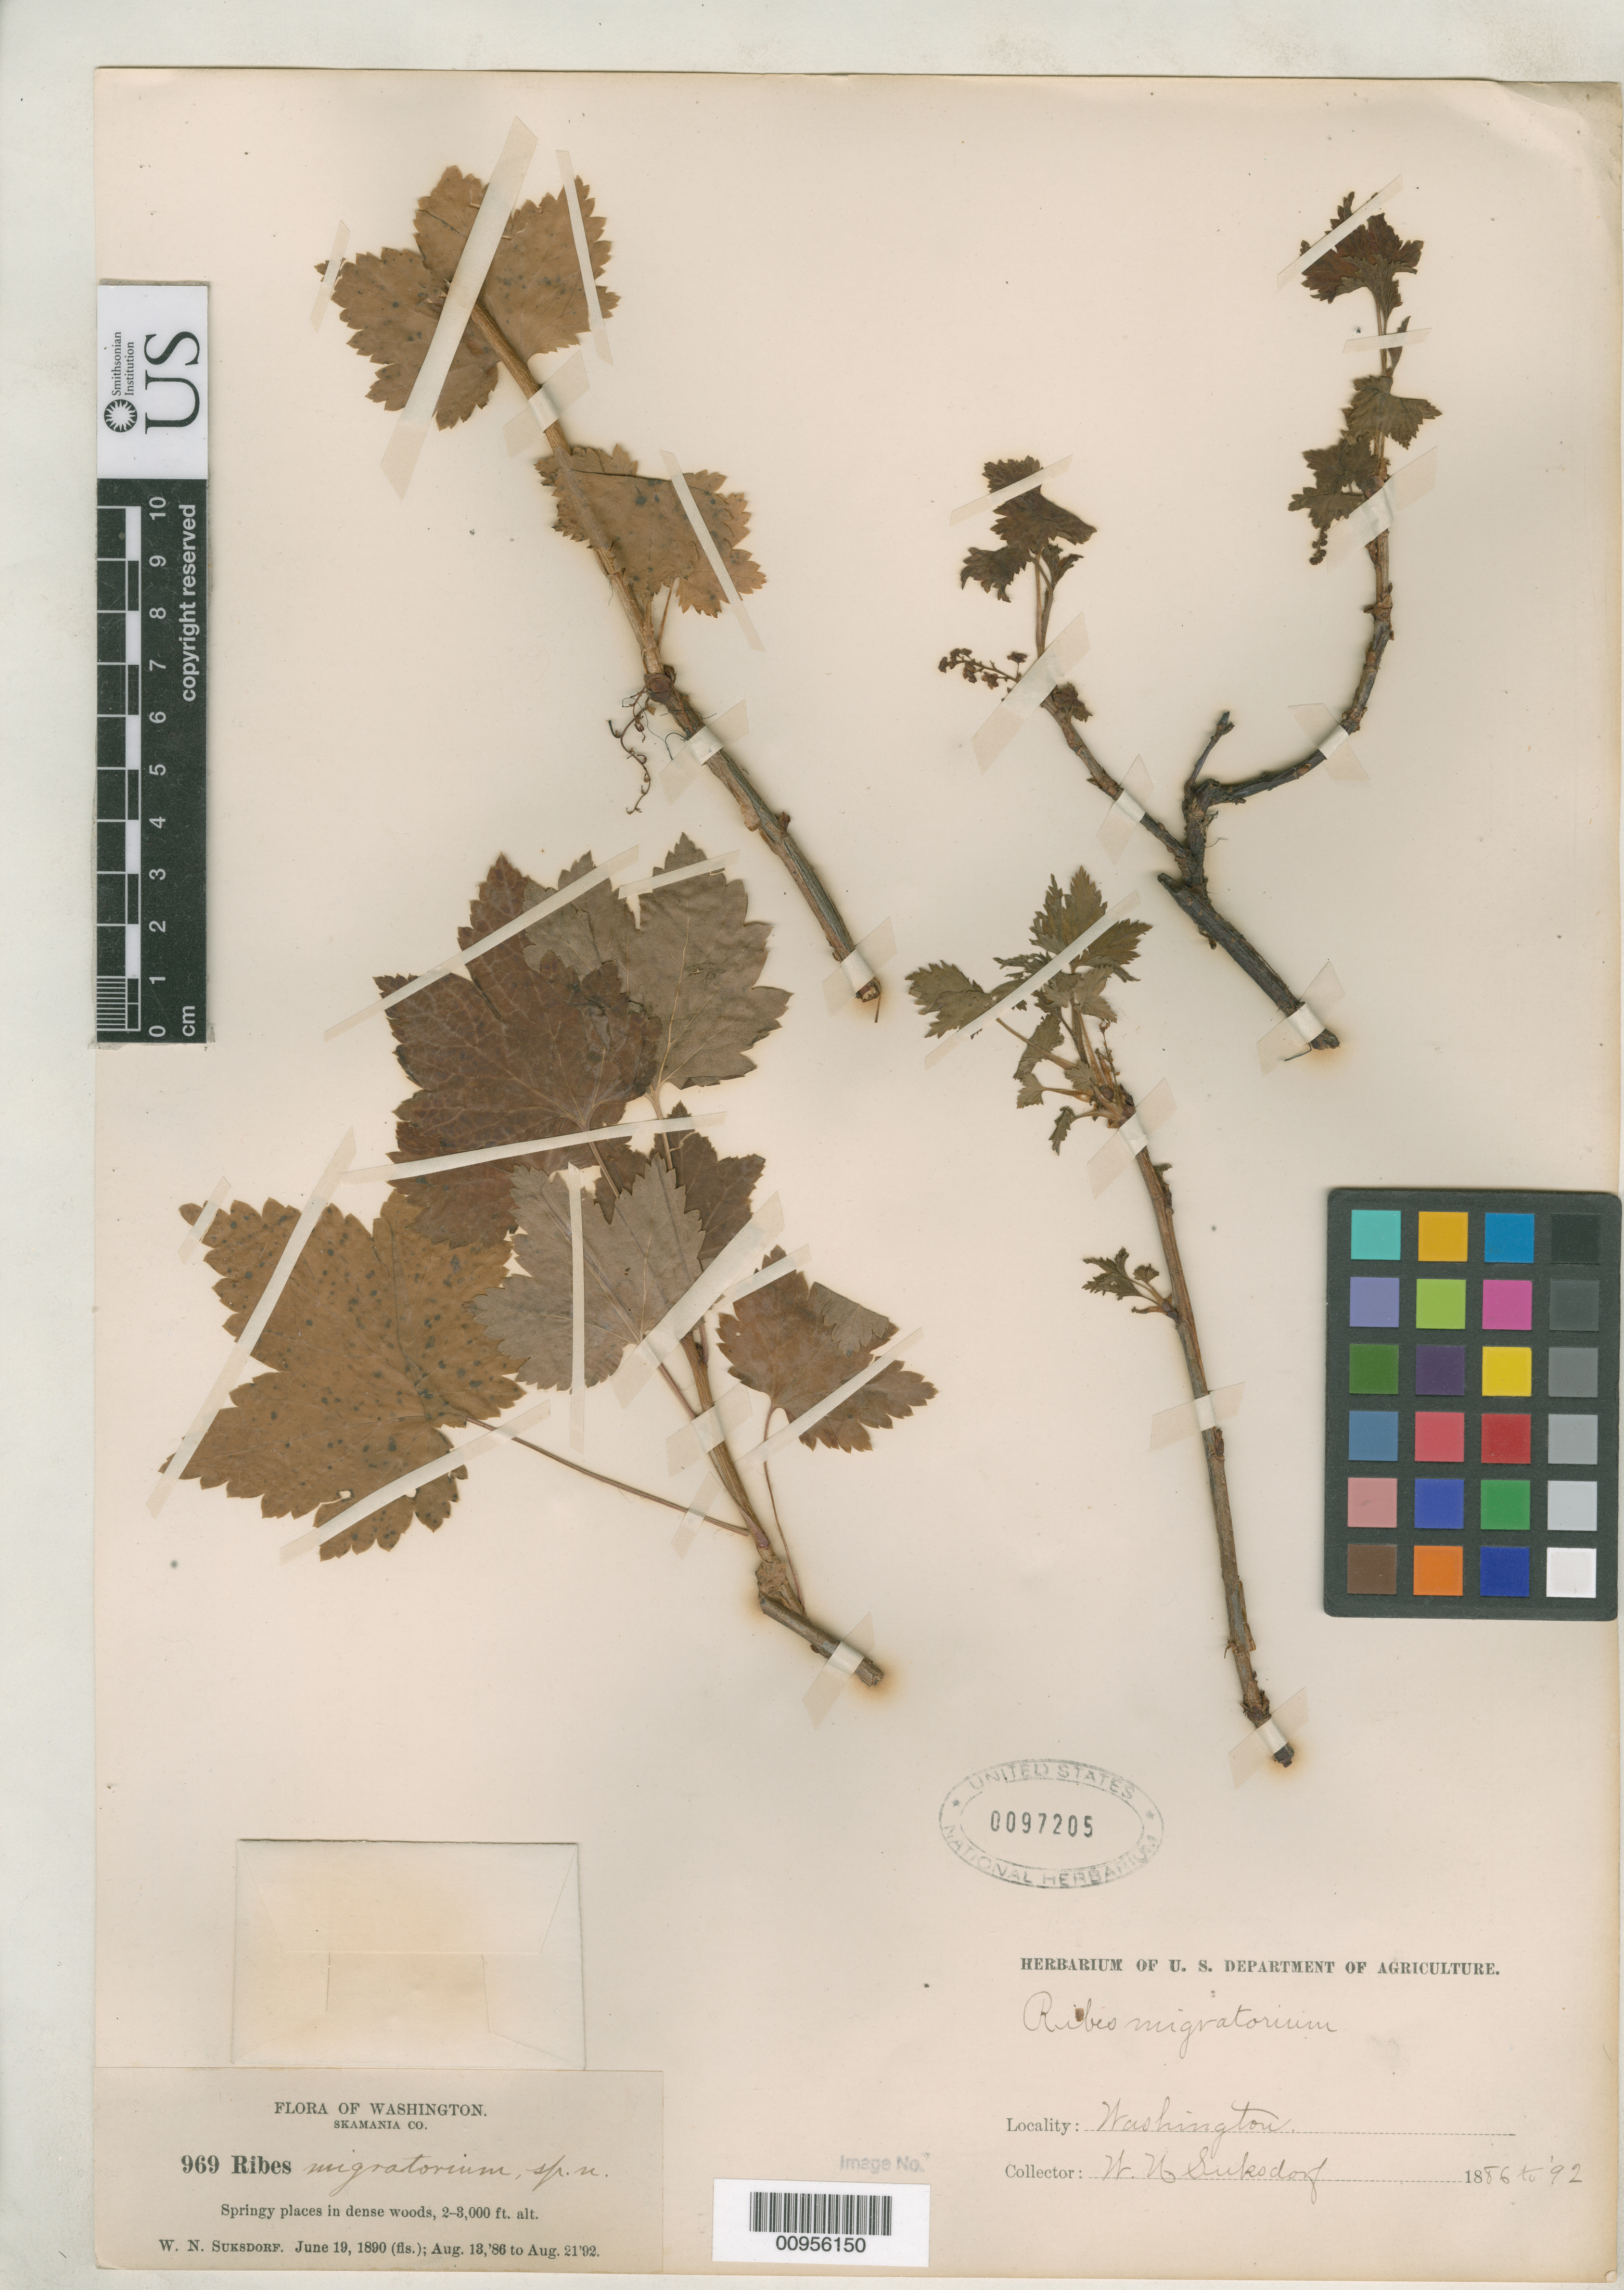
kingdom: Plantae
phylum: Tracheophyta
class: Magnoliopsida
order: Saxifragales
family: Grossulariaceae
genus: Ribes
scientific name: Ribes migratorium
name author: Suksd.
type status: Isotype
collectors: W. N. Suksdorf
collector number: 969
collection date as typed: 19 Jun 1890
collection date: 1890-06-19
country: United States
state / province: Washington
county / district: Skamania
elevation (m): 610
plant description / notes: Collection date(s) unclear; syntypes?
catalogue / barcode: US 97205